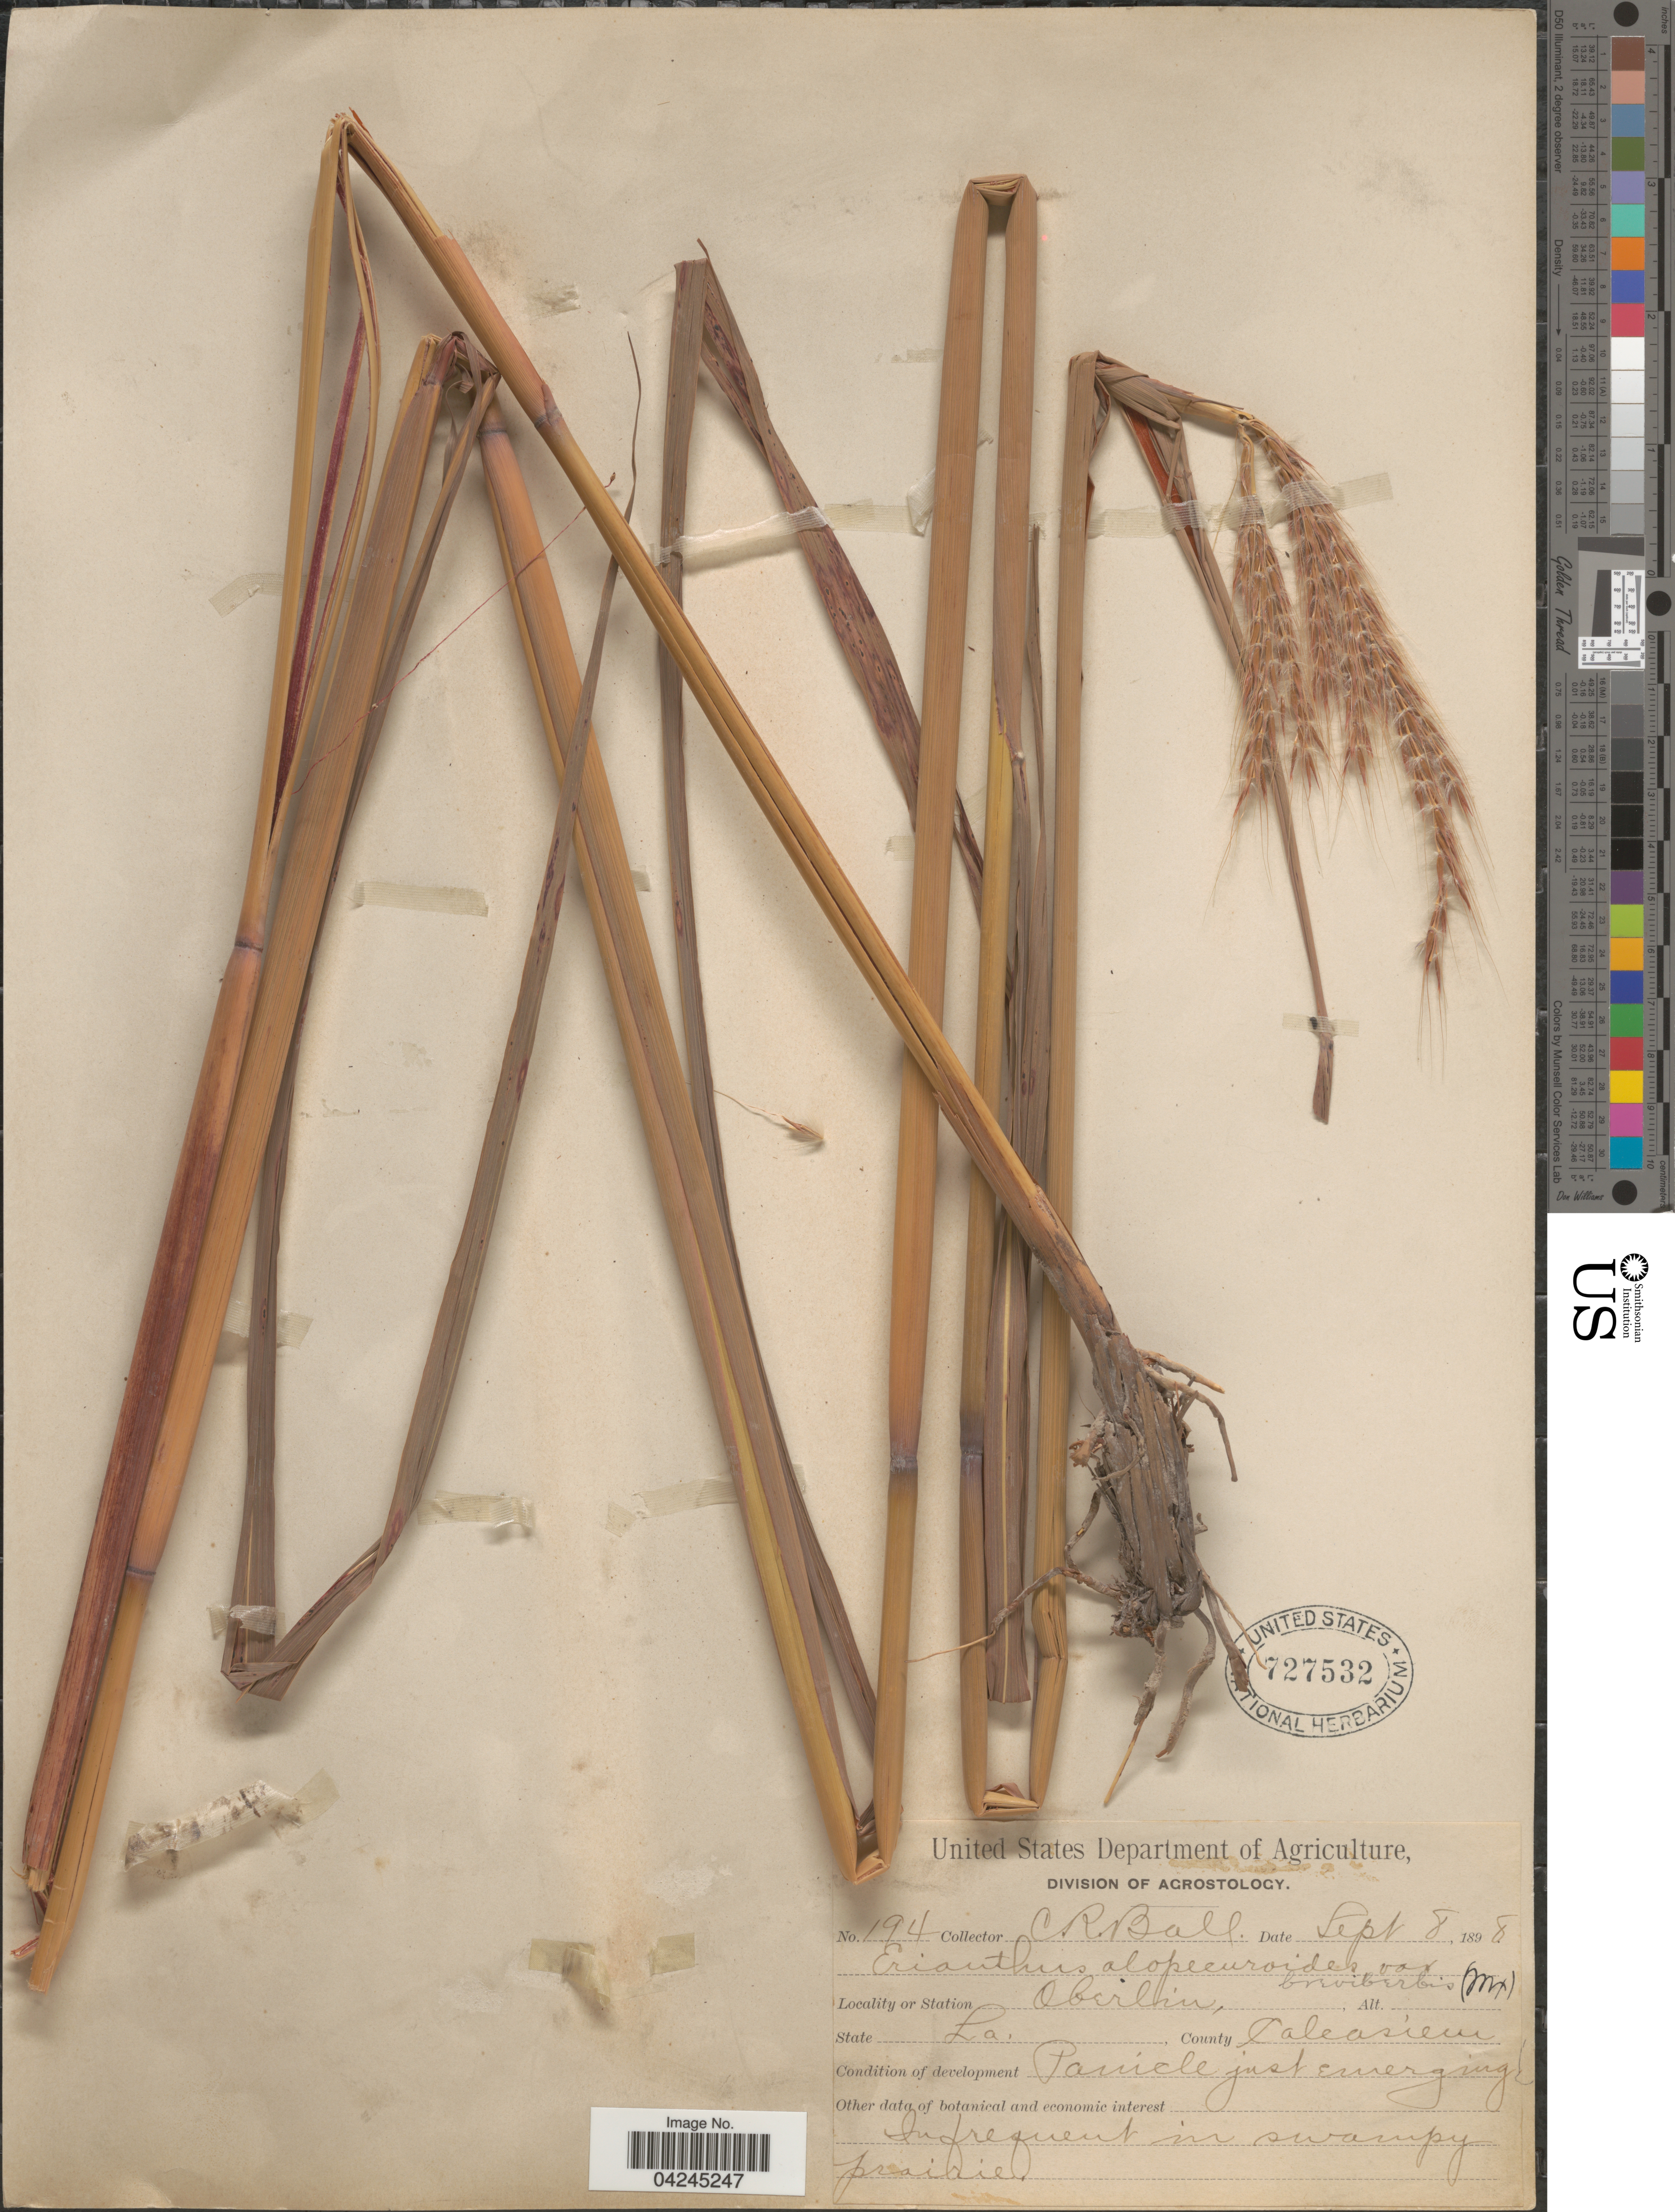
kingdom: Plantae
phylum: Tracheophyta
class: Liliopsida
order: Poales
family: Poaceae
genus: Erianthus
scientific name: Erianthus sp.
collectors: C. R. Ball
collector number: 194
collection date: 1898-09-08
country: United States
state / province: Louisiana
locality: Oberlin. County Calcasieu.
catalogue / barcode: US 727532